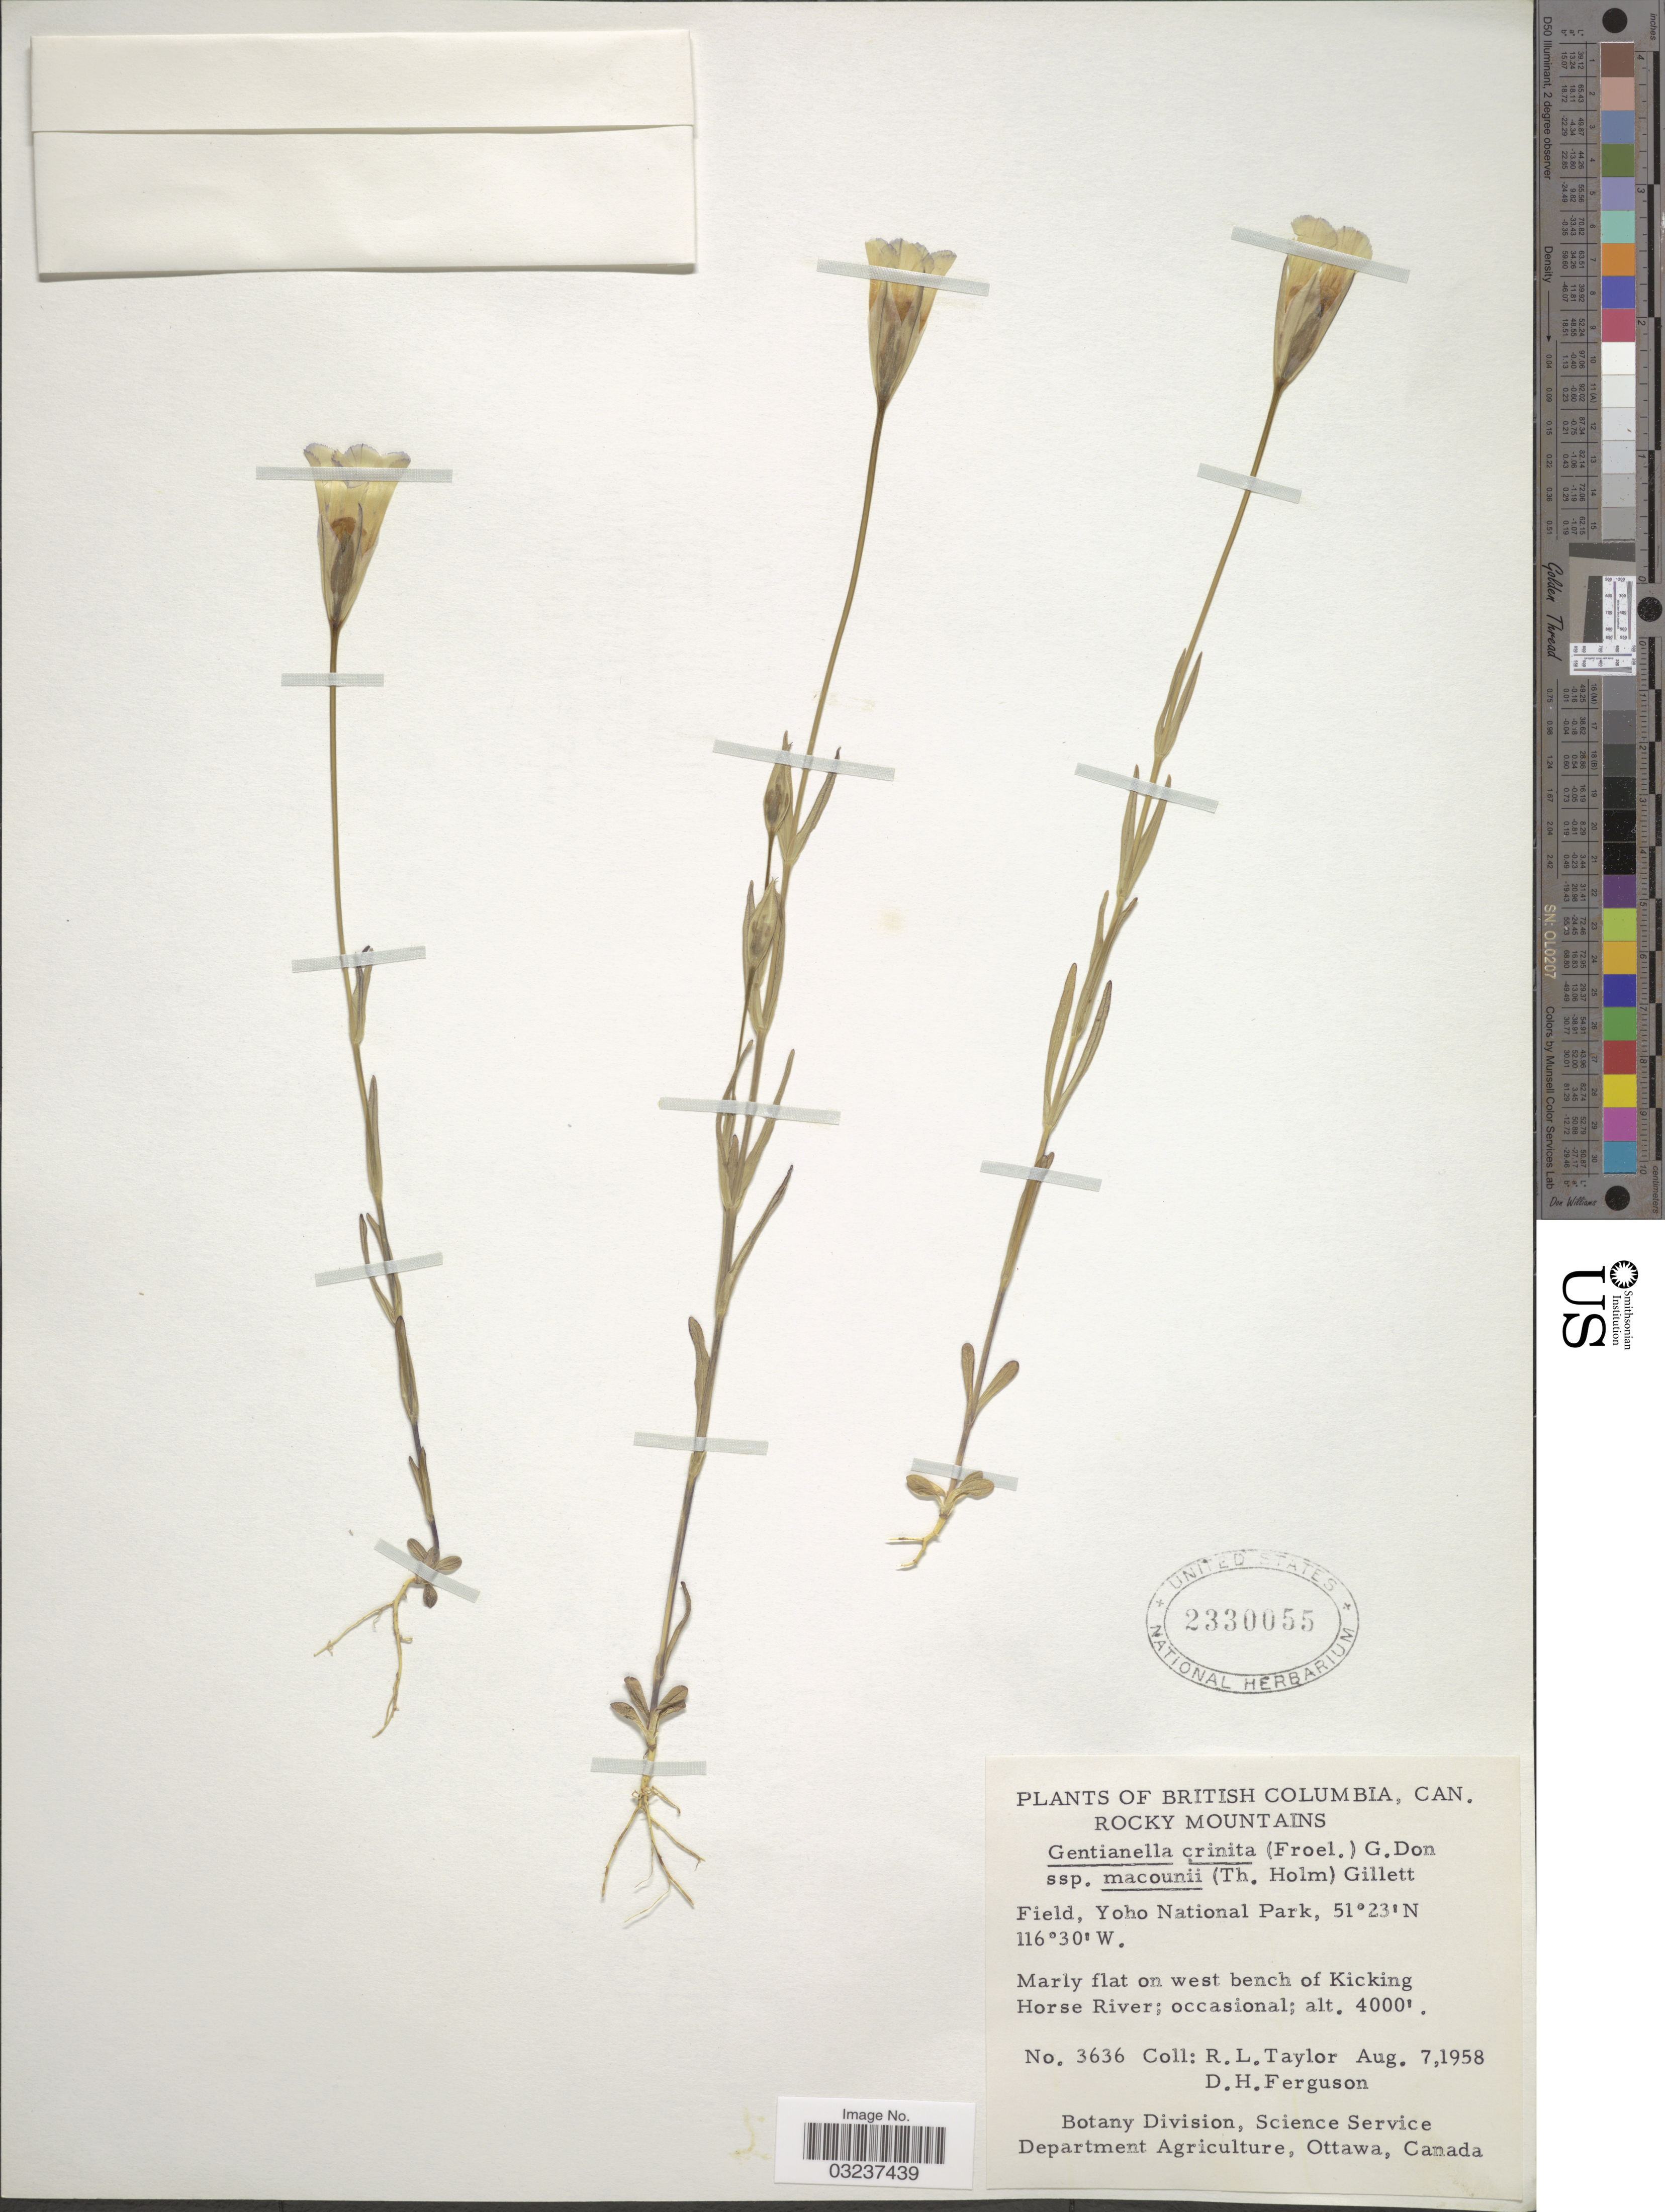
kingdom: Plantae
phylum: Tracheophyta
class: Magnoliopsida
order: Gentianales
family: Gentianaceae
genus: Gentianella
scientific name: Gentianella crinita subsp. macounii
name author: (Holm) J.M. Gillett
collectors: R. Taylor & D. Ferguson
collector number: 3636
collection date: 1958-08-07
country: Canada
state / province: British Columbia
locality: Rocky Mountains. Field, Yoho National Park. Marly flat on west bench of Kicking Horse River.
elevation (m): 1219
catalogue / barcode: US 2330055